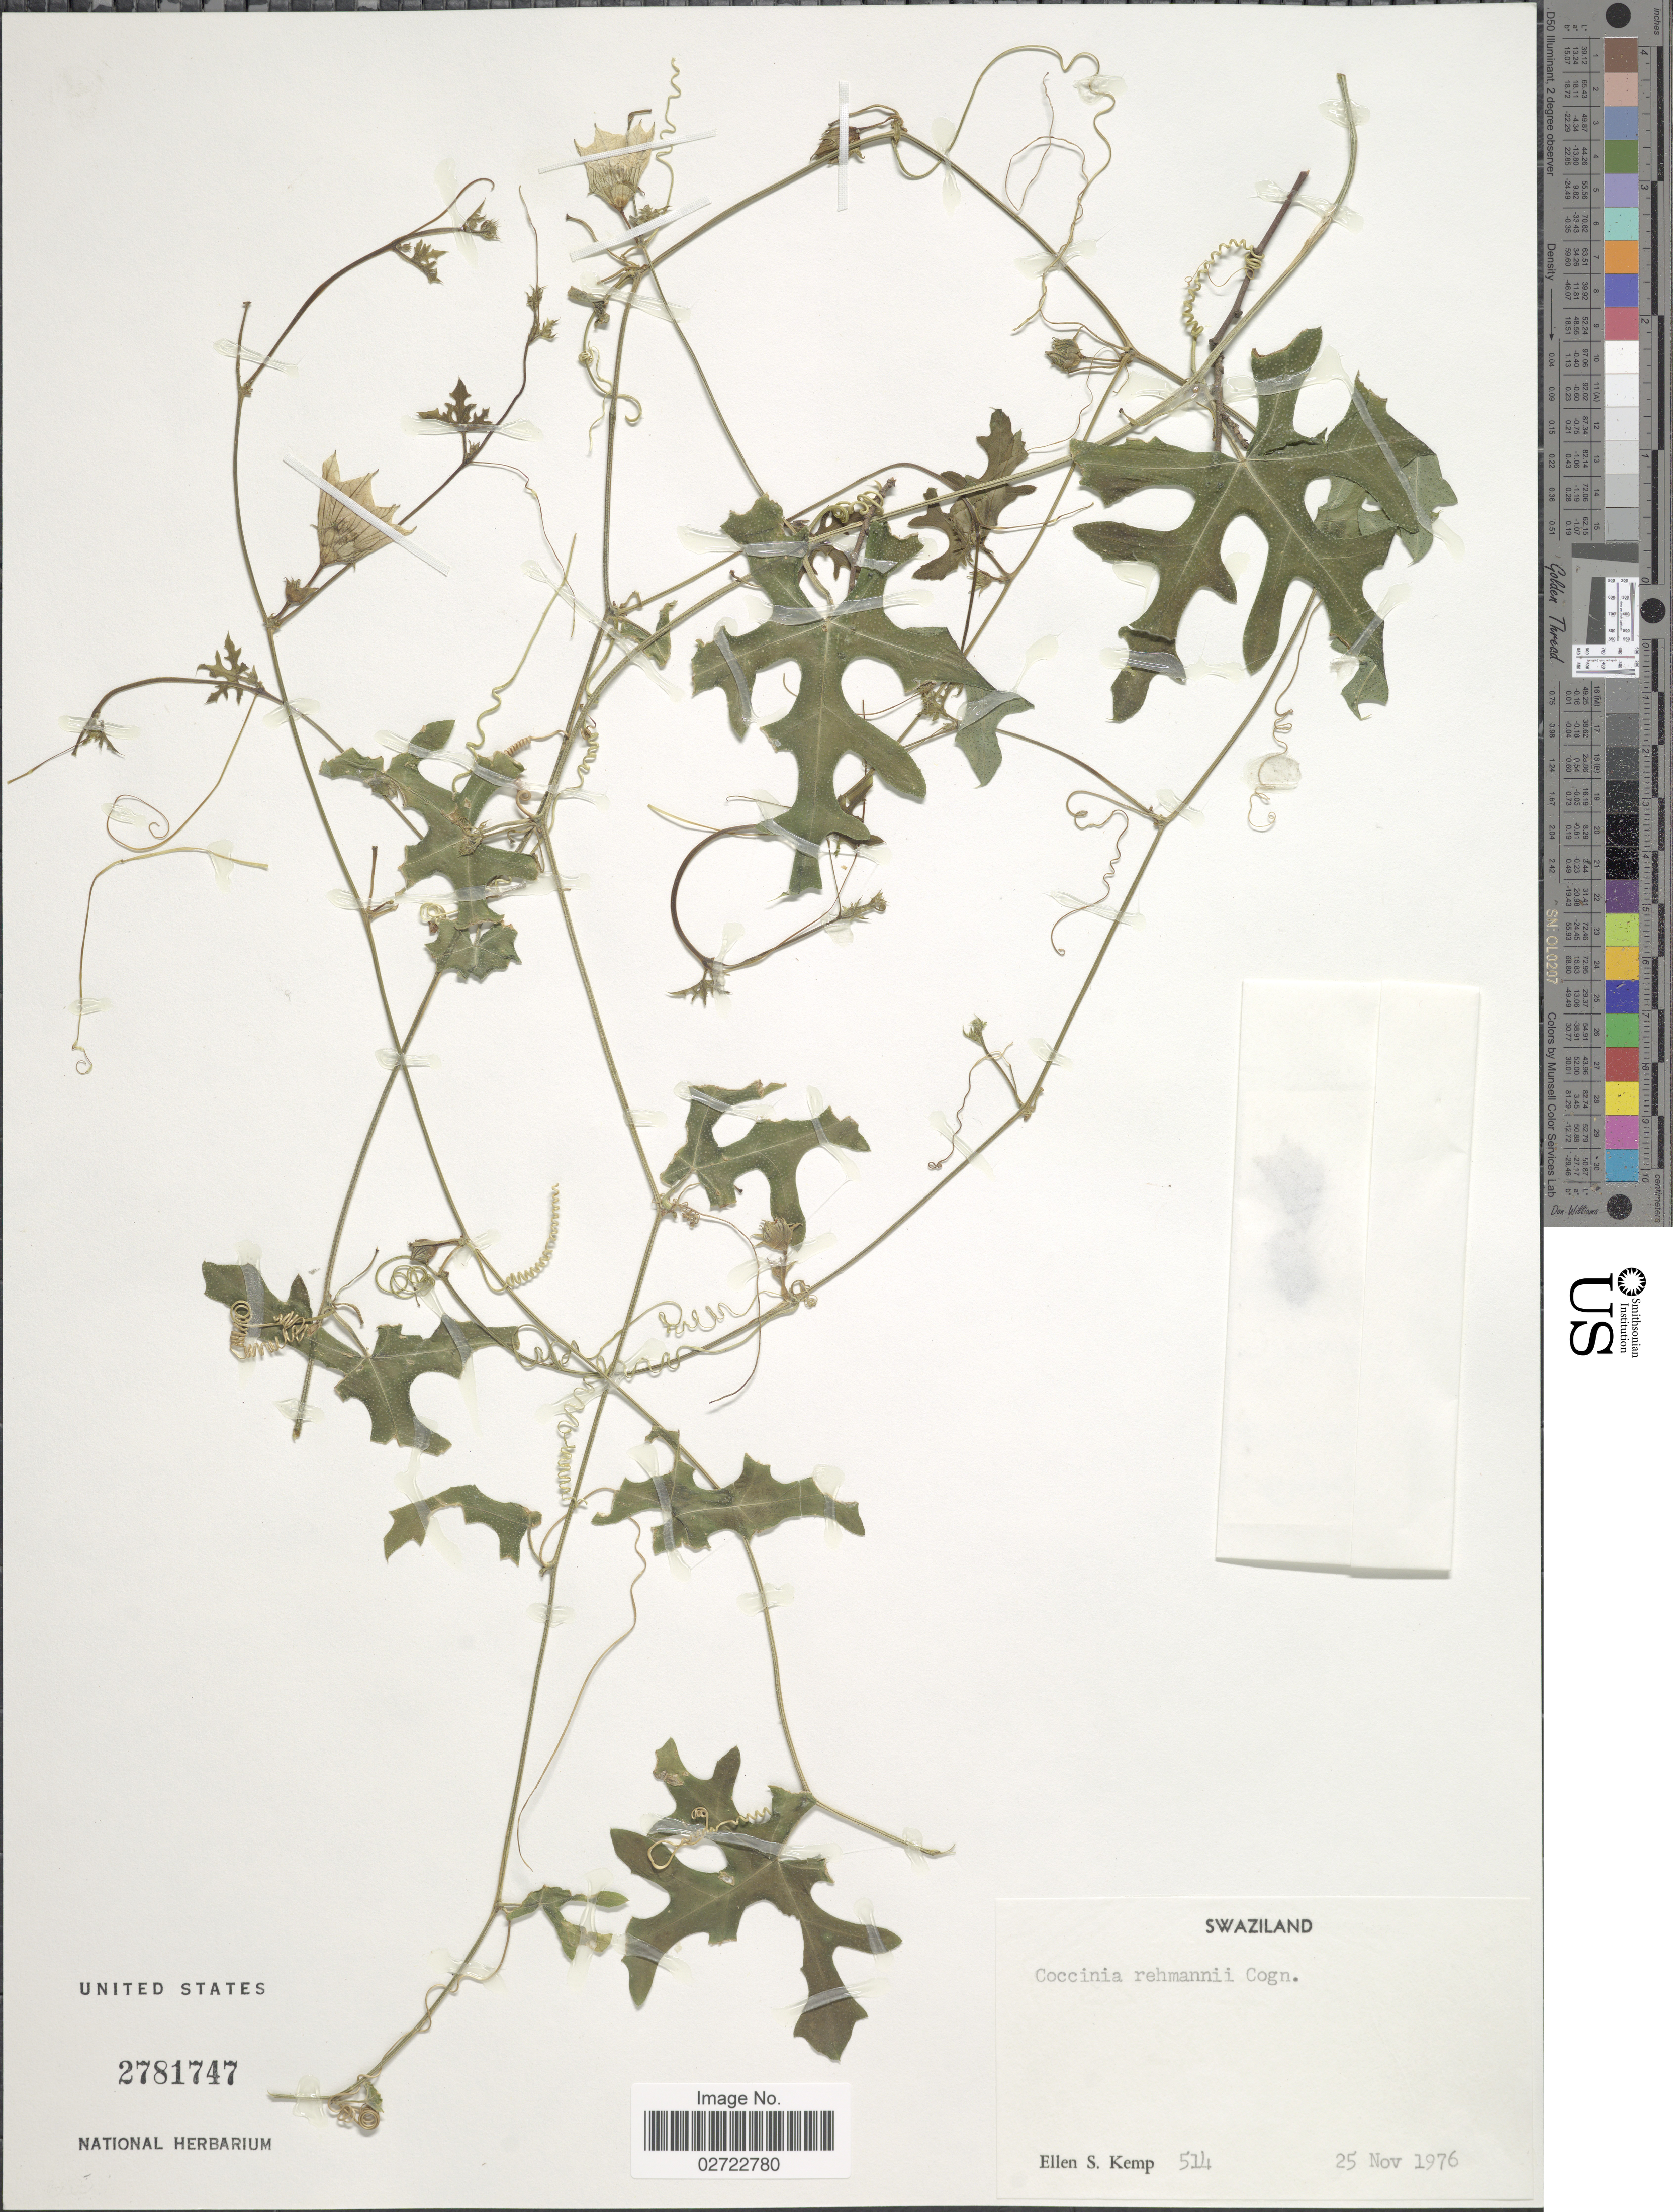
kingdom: Plantae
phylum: Tracheophyta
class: Magnoliopsida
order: Cucurbitales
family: Cucurbitaceae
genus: Coccinia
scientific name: Coccinia rehmannii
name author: Cogn.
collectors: E. S. Kemp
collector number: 514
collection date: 1976-11-25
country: Eswatini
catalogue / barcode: US 2781747